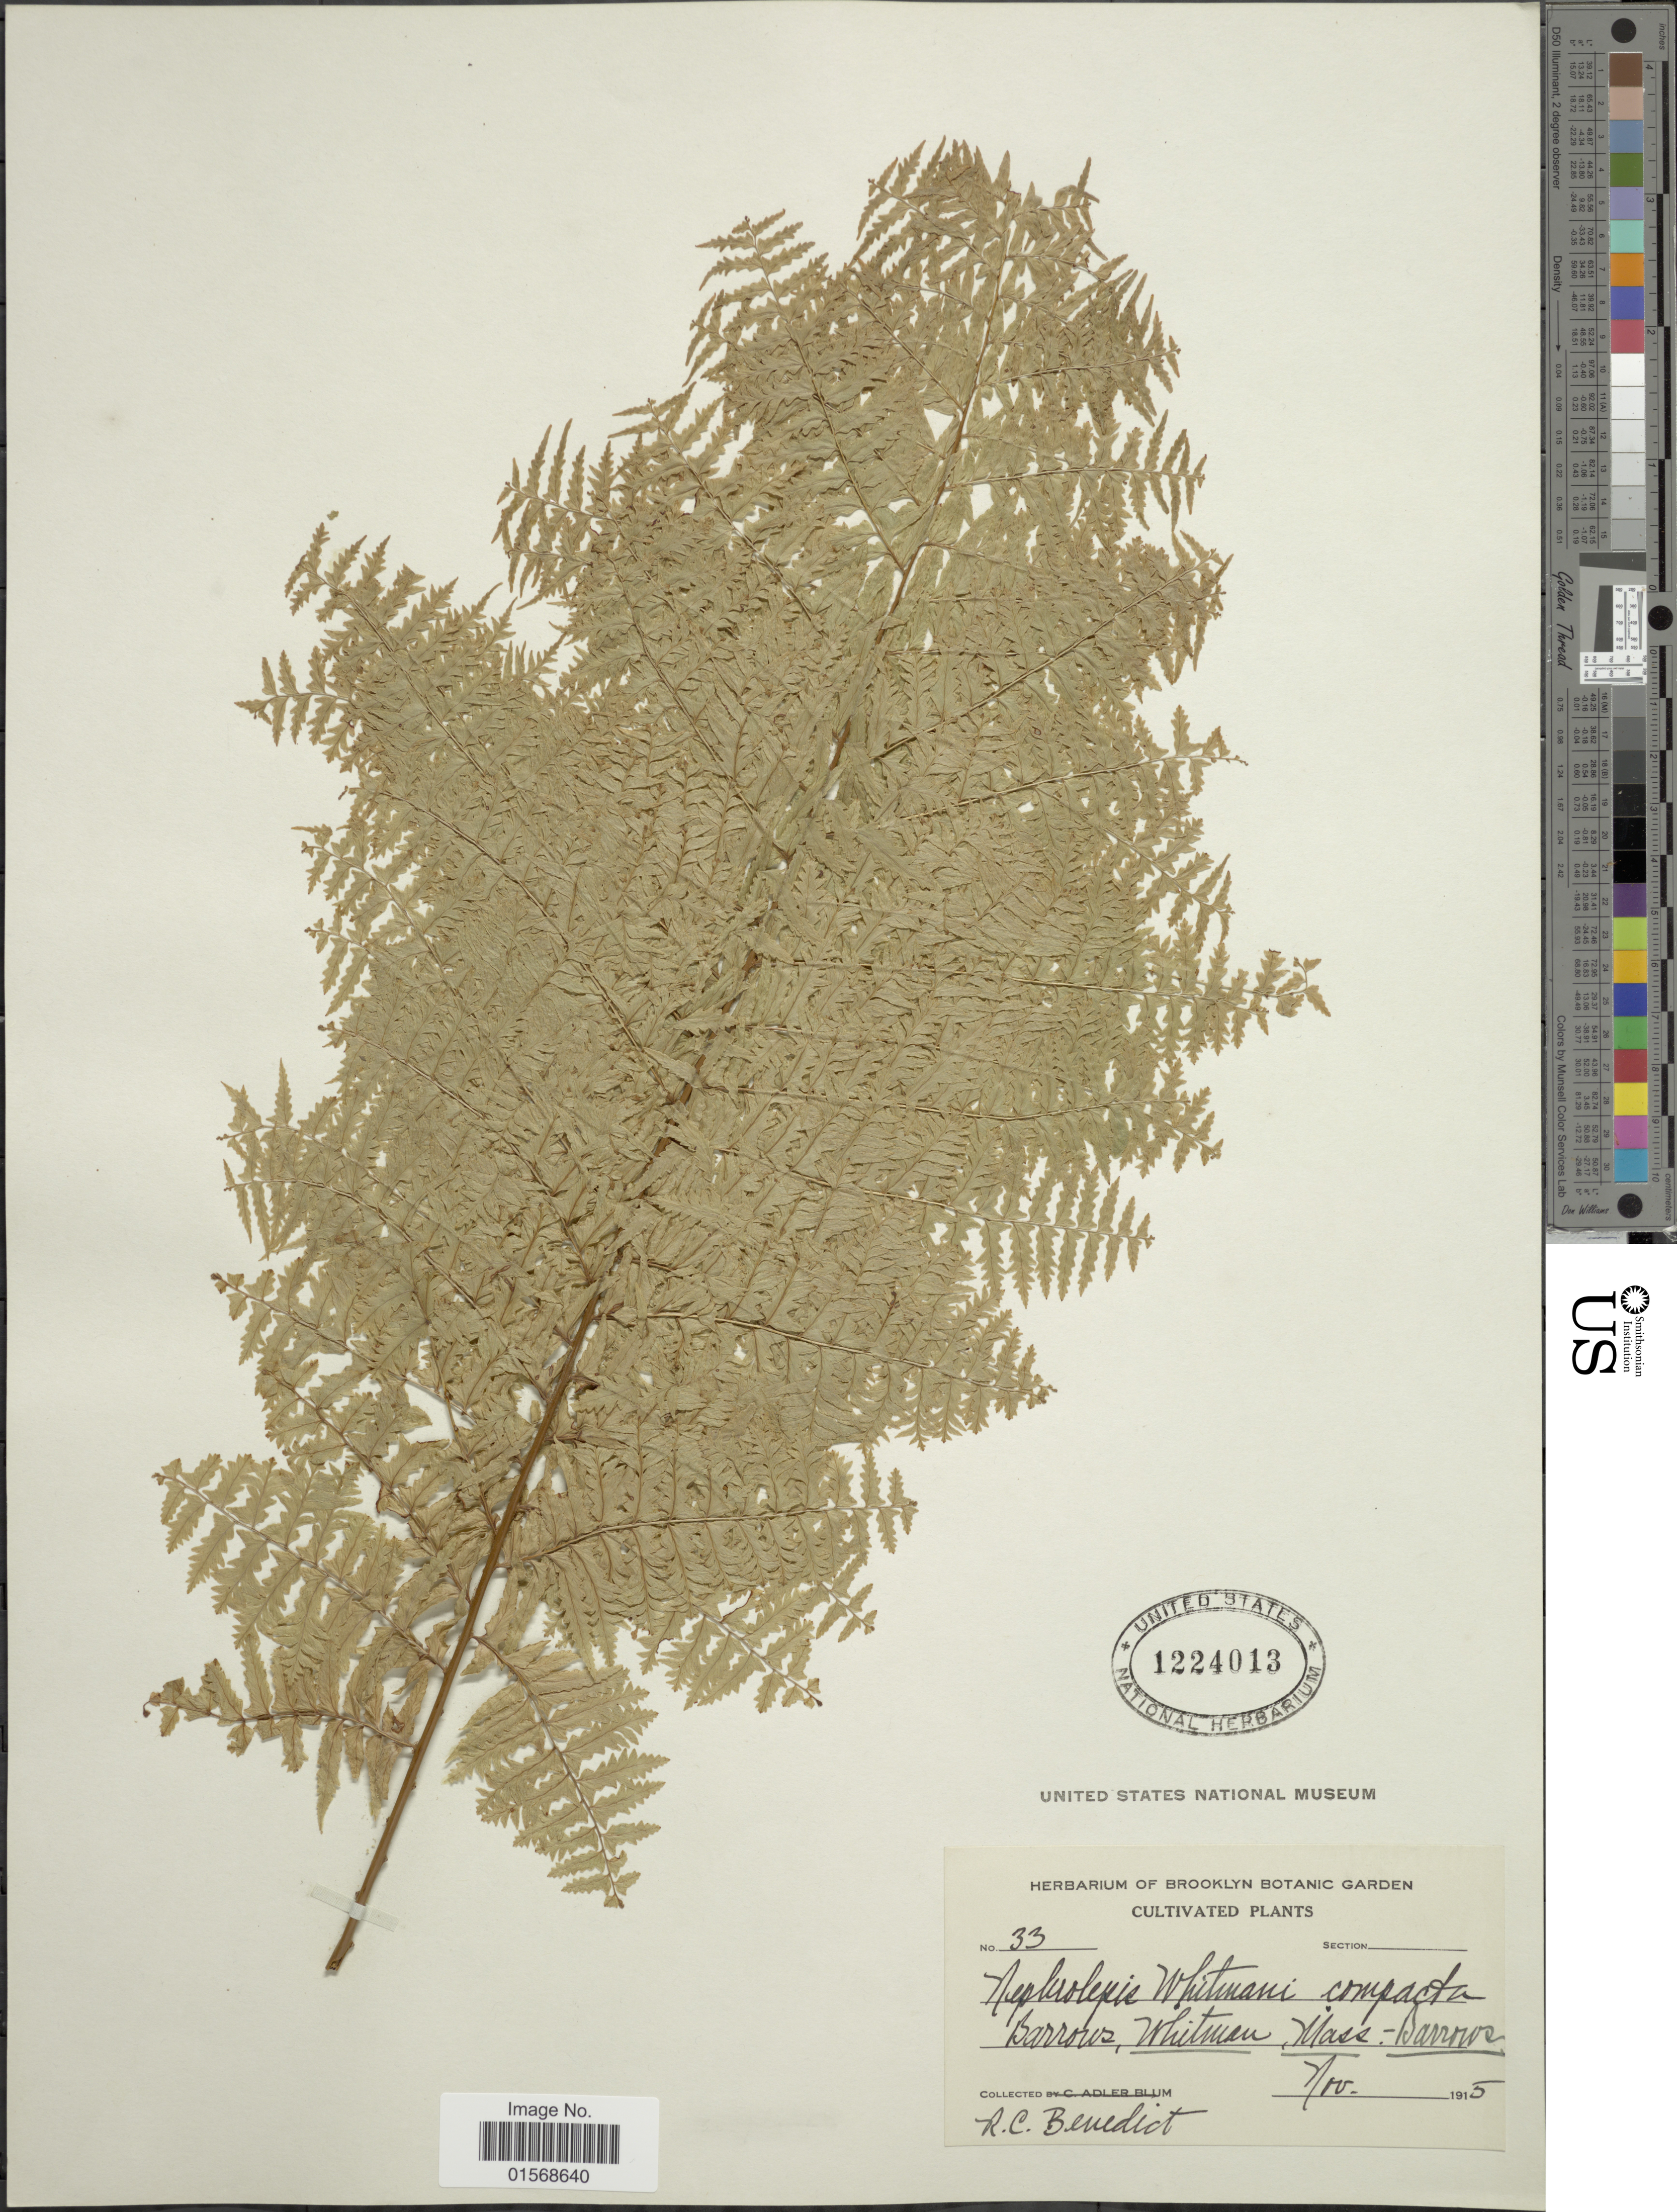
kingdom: Plantae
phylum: Tracheophyta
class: Polypodiopsida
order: Polypodiales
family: Nephrolepidaceae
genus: Nephrolepis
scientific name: Nephrolepis 'Whitman'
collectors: R. C. Benedict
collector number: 33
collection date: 1915-11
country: United States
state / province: Massachusetts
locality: Barrows, Whiteman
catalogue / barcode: US 1224013